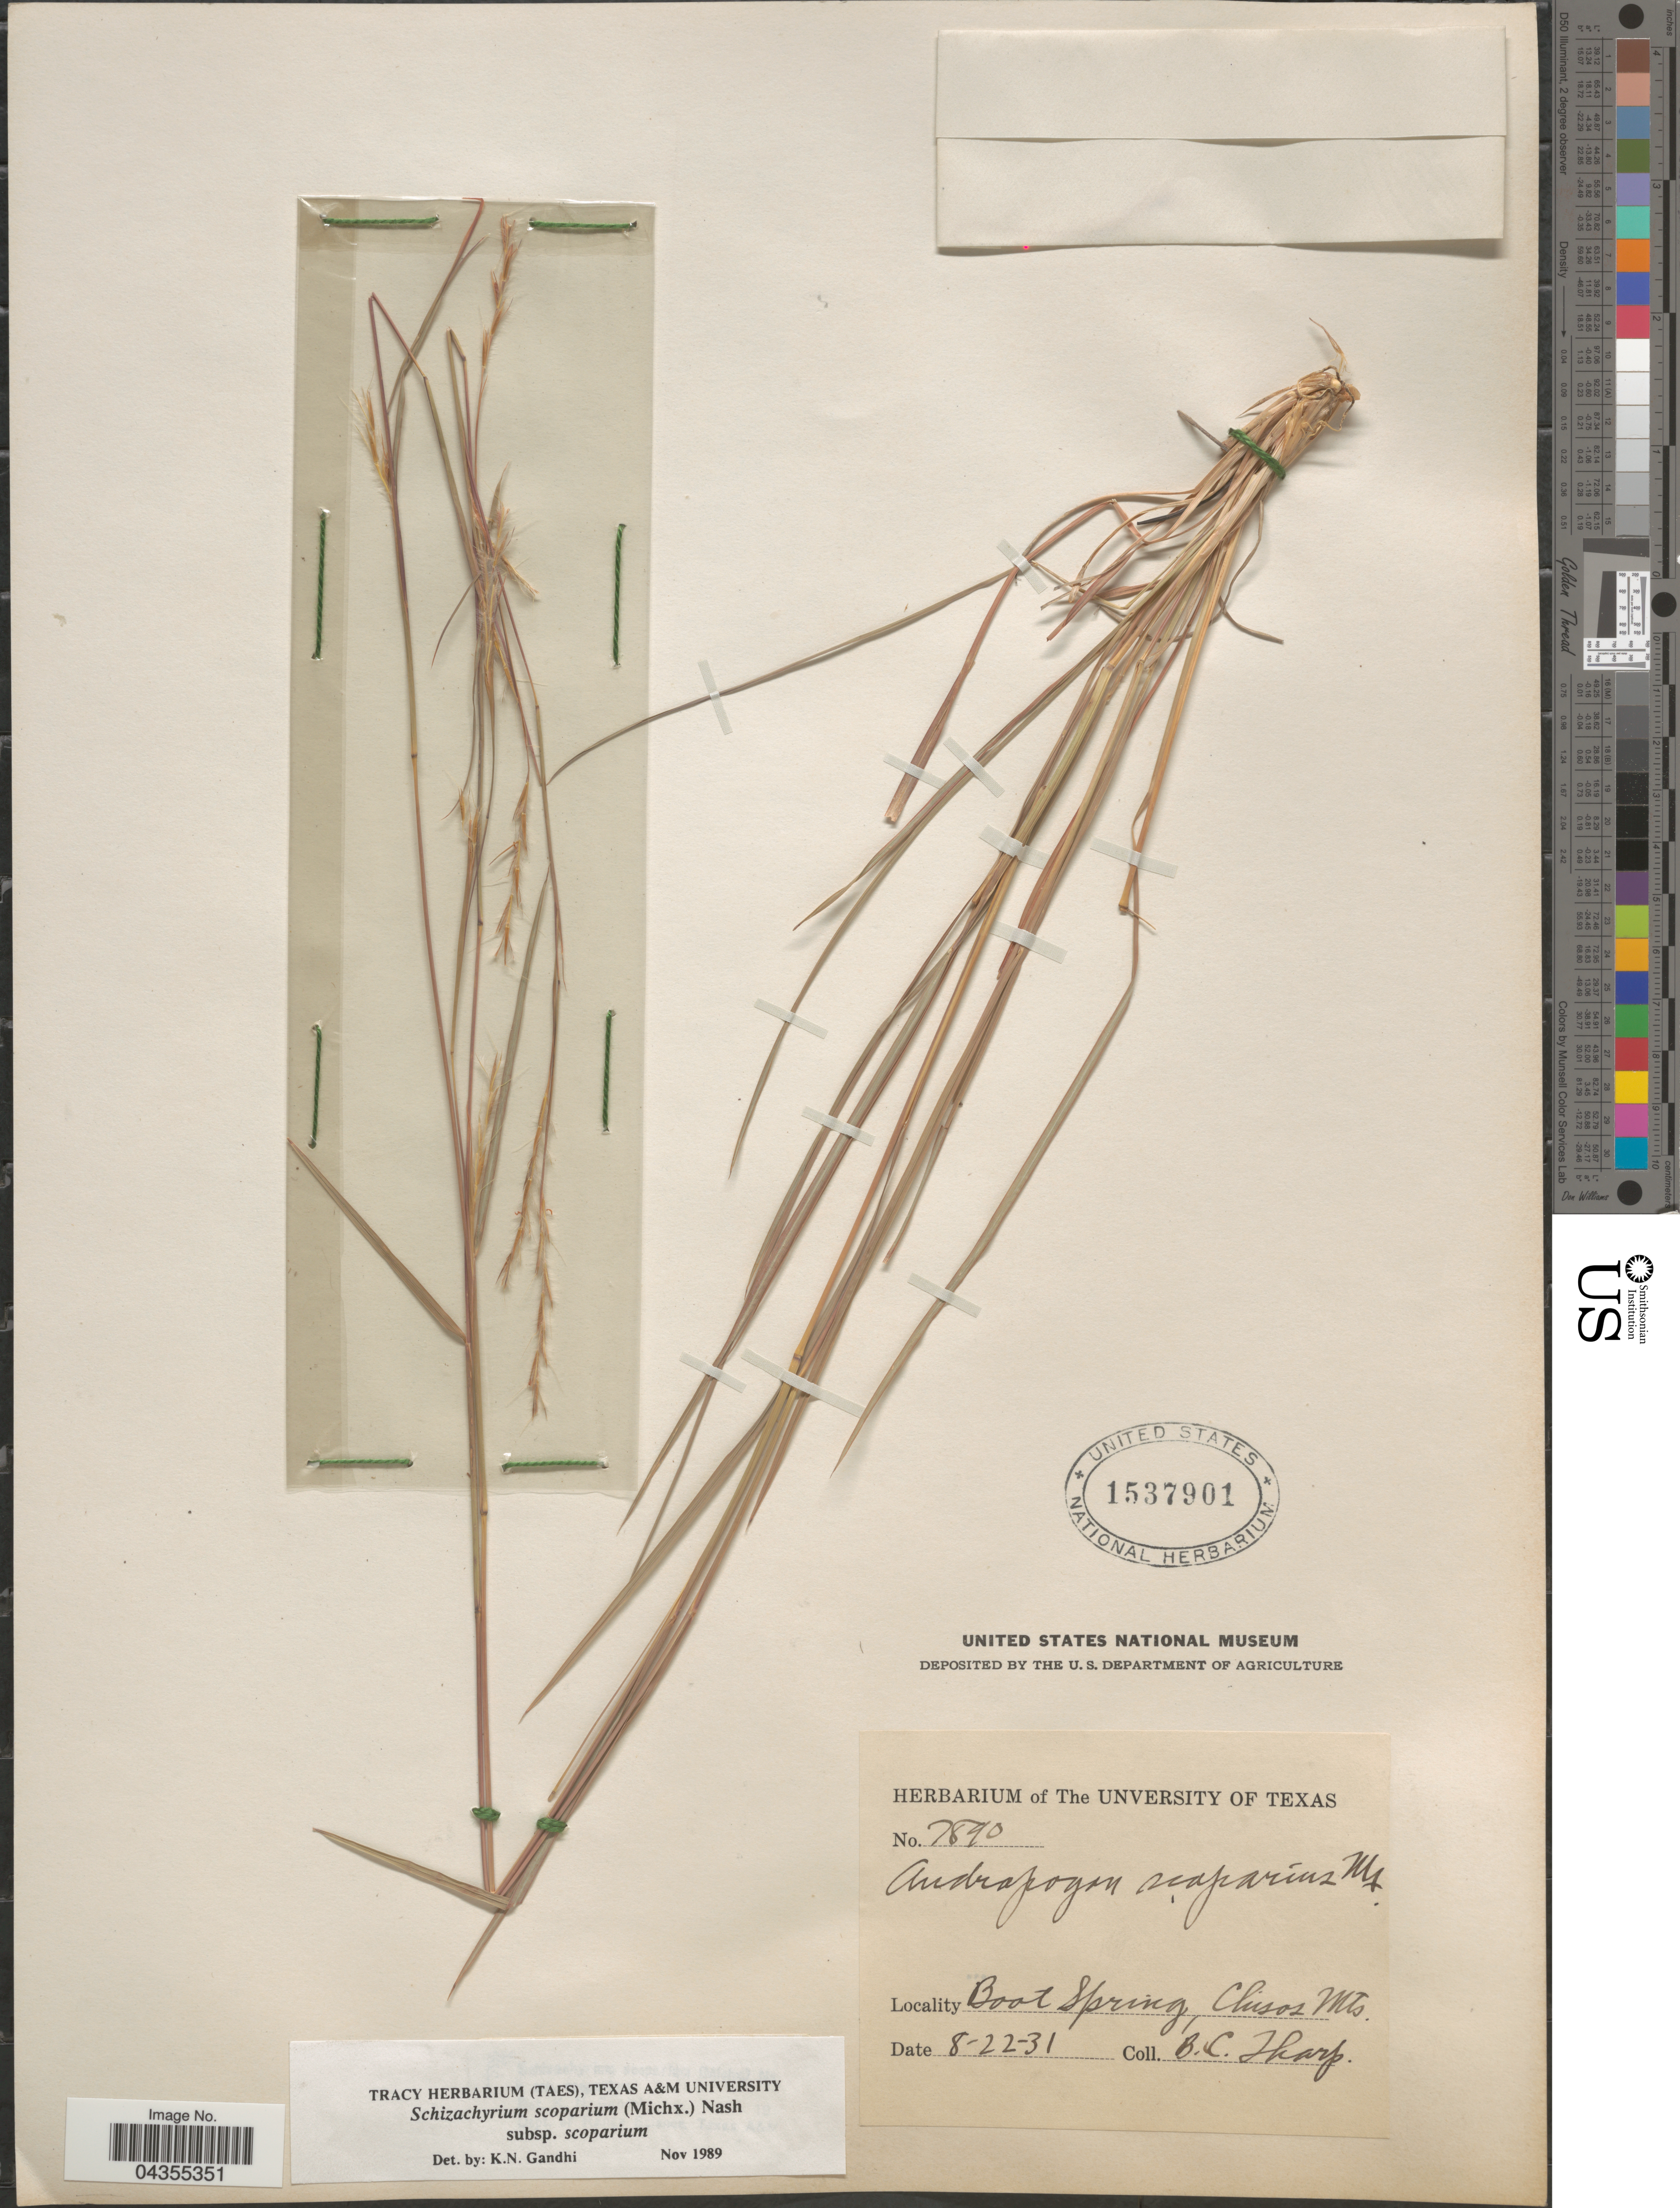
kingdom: Plantae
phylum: Tracheophyta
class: Liliopsida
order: Poales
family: Poaceae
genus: Schizachyrium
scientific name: Schizachyrium scoparium var. scoparium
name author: (Michx.) Nash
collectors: B. C. Tharp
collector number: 7890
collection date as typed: Transcribed d/m/y: 22/8/31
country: United States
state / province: Texas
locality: Boot Spring, Chisos Mts.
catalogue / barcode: US 1537901